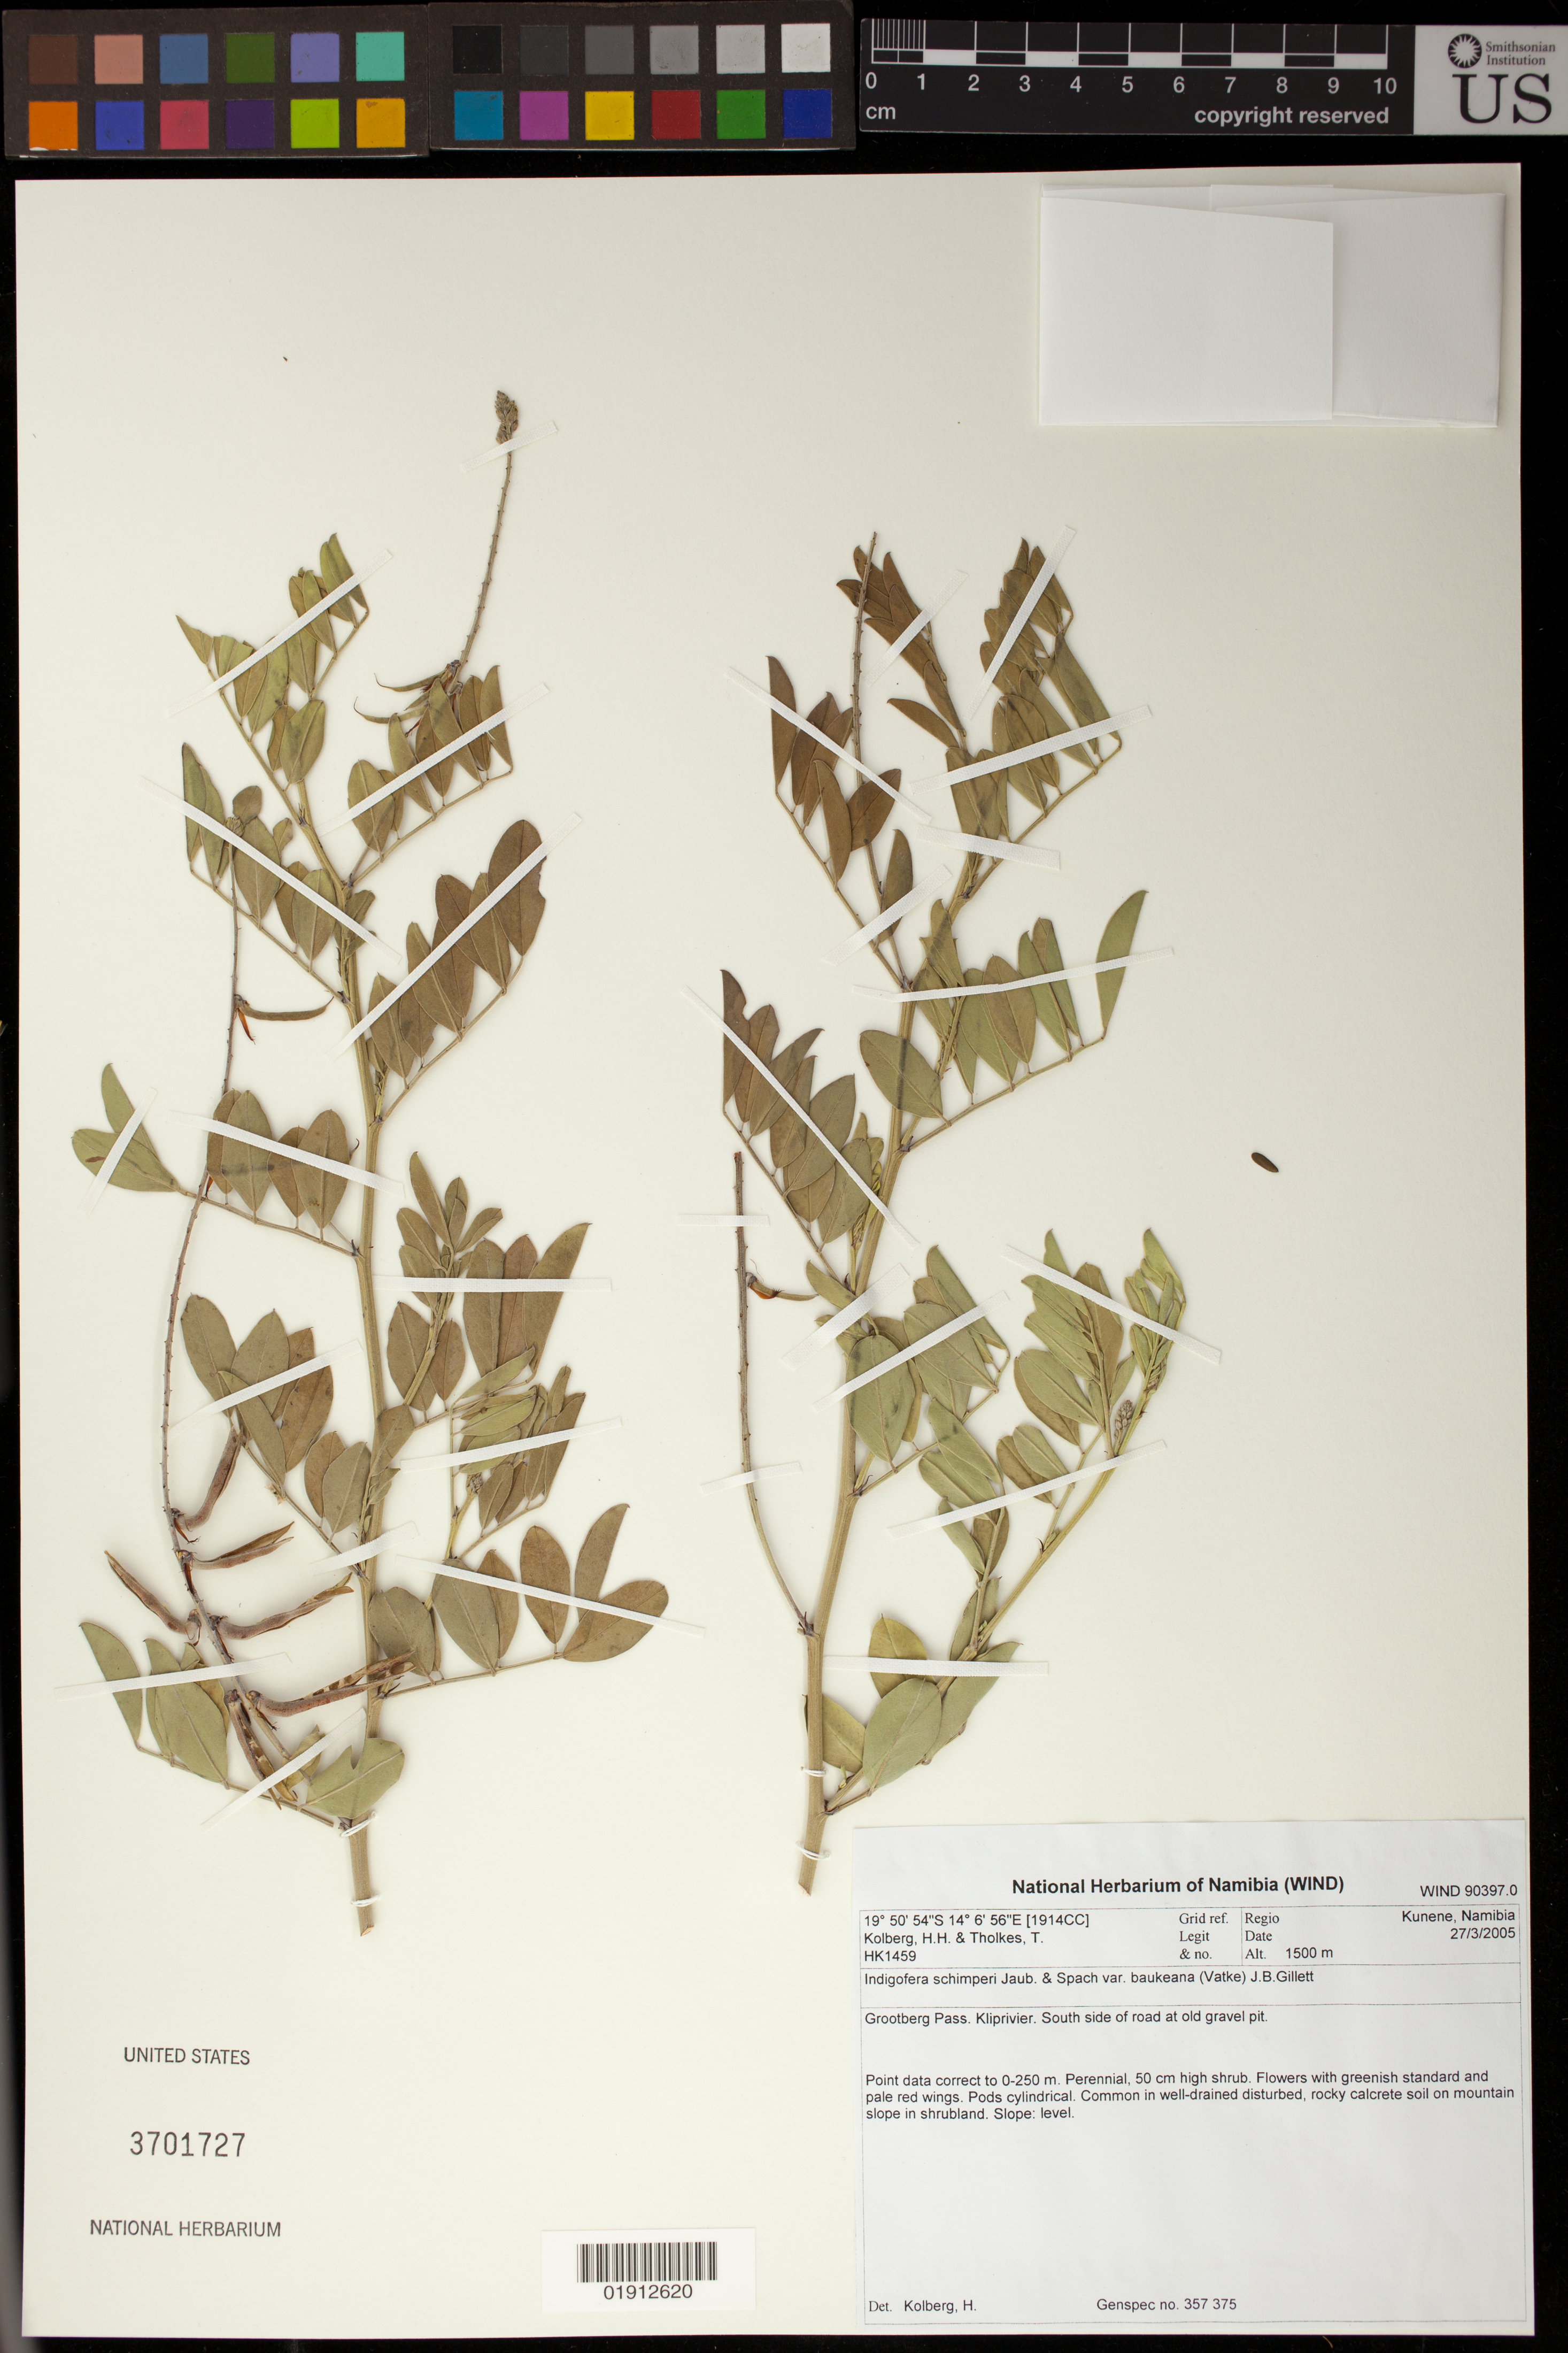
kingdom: Plantae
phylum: Tracheophyta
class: Magnoliopsida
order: Fabales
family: Fabaceae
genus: Indigofera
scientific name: Indigofera schimperi var. baukeana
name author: (Vatke) J.B. Gillett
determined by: Kolberg, H. H.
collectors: H. H. Kolberg & T. Tholkes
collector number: HK1459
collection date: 2005-03-27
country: Namibia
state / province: Kunene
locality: Grootberg Pass. Klipriver. South side of road at old gravel pit.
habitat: Well-drained disturbed, rocky calcrete soil on mountain slope in shrubland.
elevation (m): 1500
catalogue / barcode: US 3701727